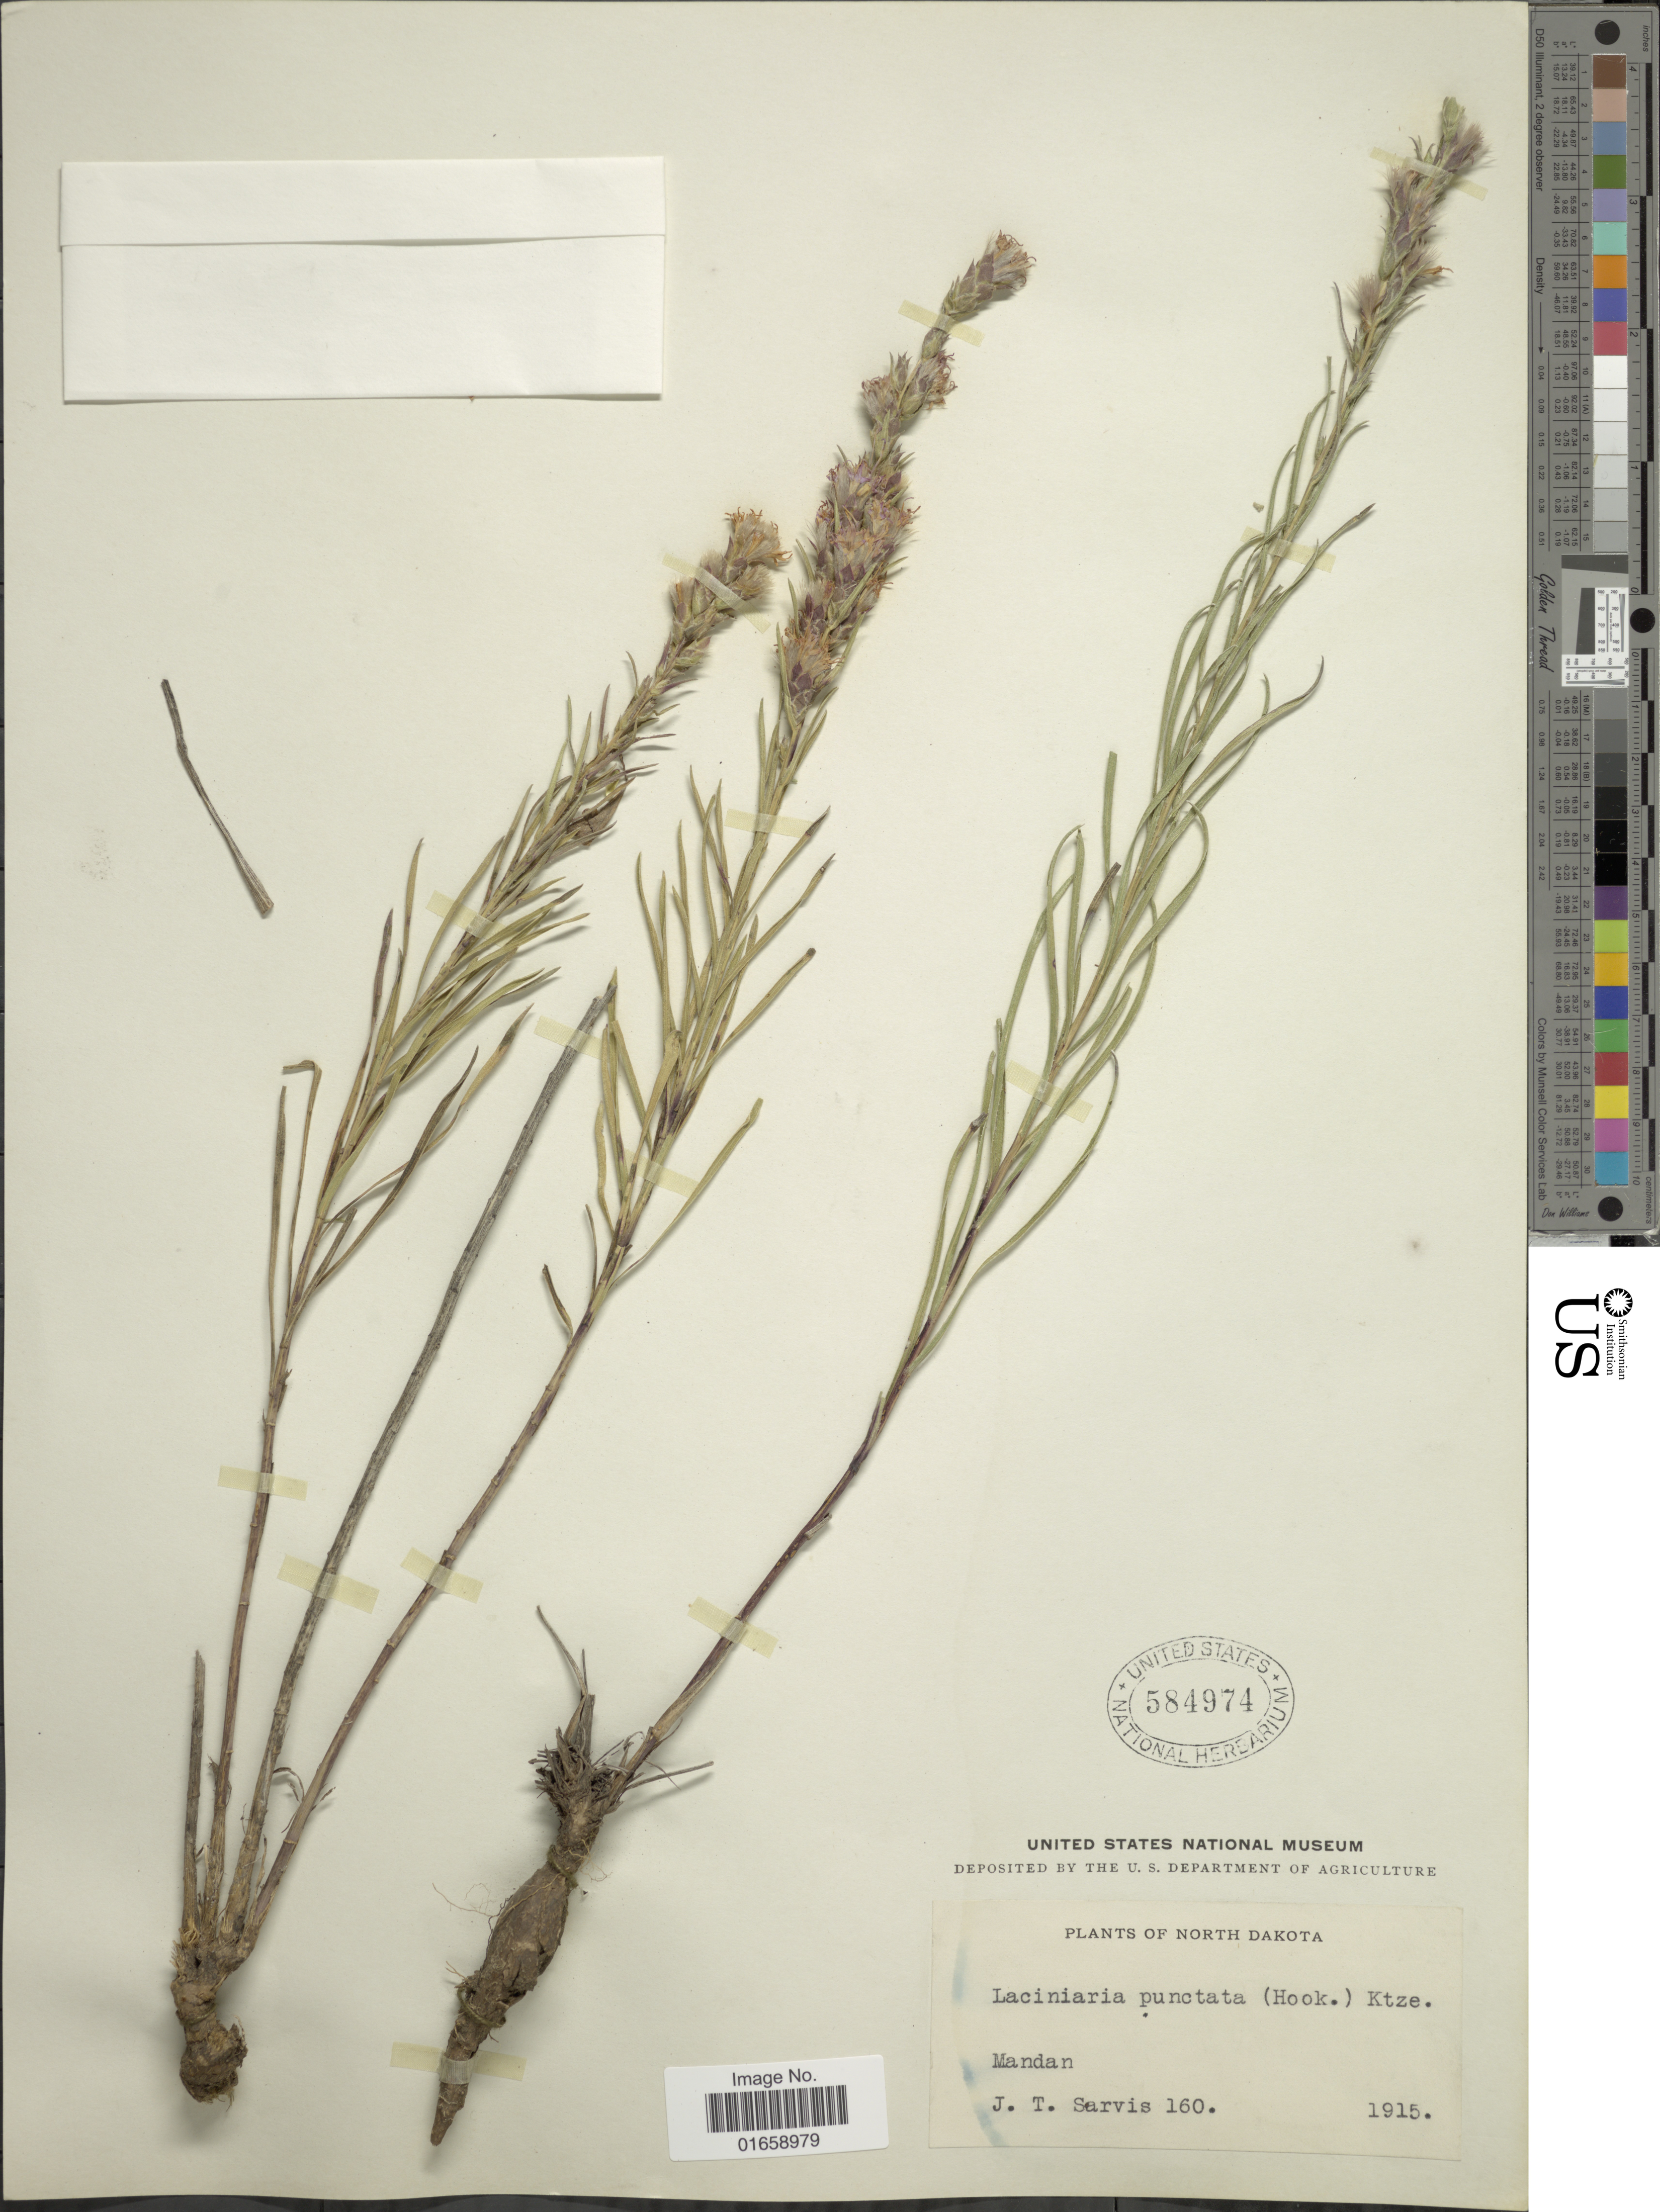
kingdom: Plantae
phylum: Tracheophyta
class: Magnoliopsida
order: Asterales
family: Asteraceae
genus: Liatris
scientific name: Liatris punctata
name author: Hook.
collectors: J. Sarvis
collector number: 160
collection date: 1915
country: United States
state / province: North Dakota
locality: Mandan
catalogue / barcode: US 584974